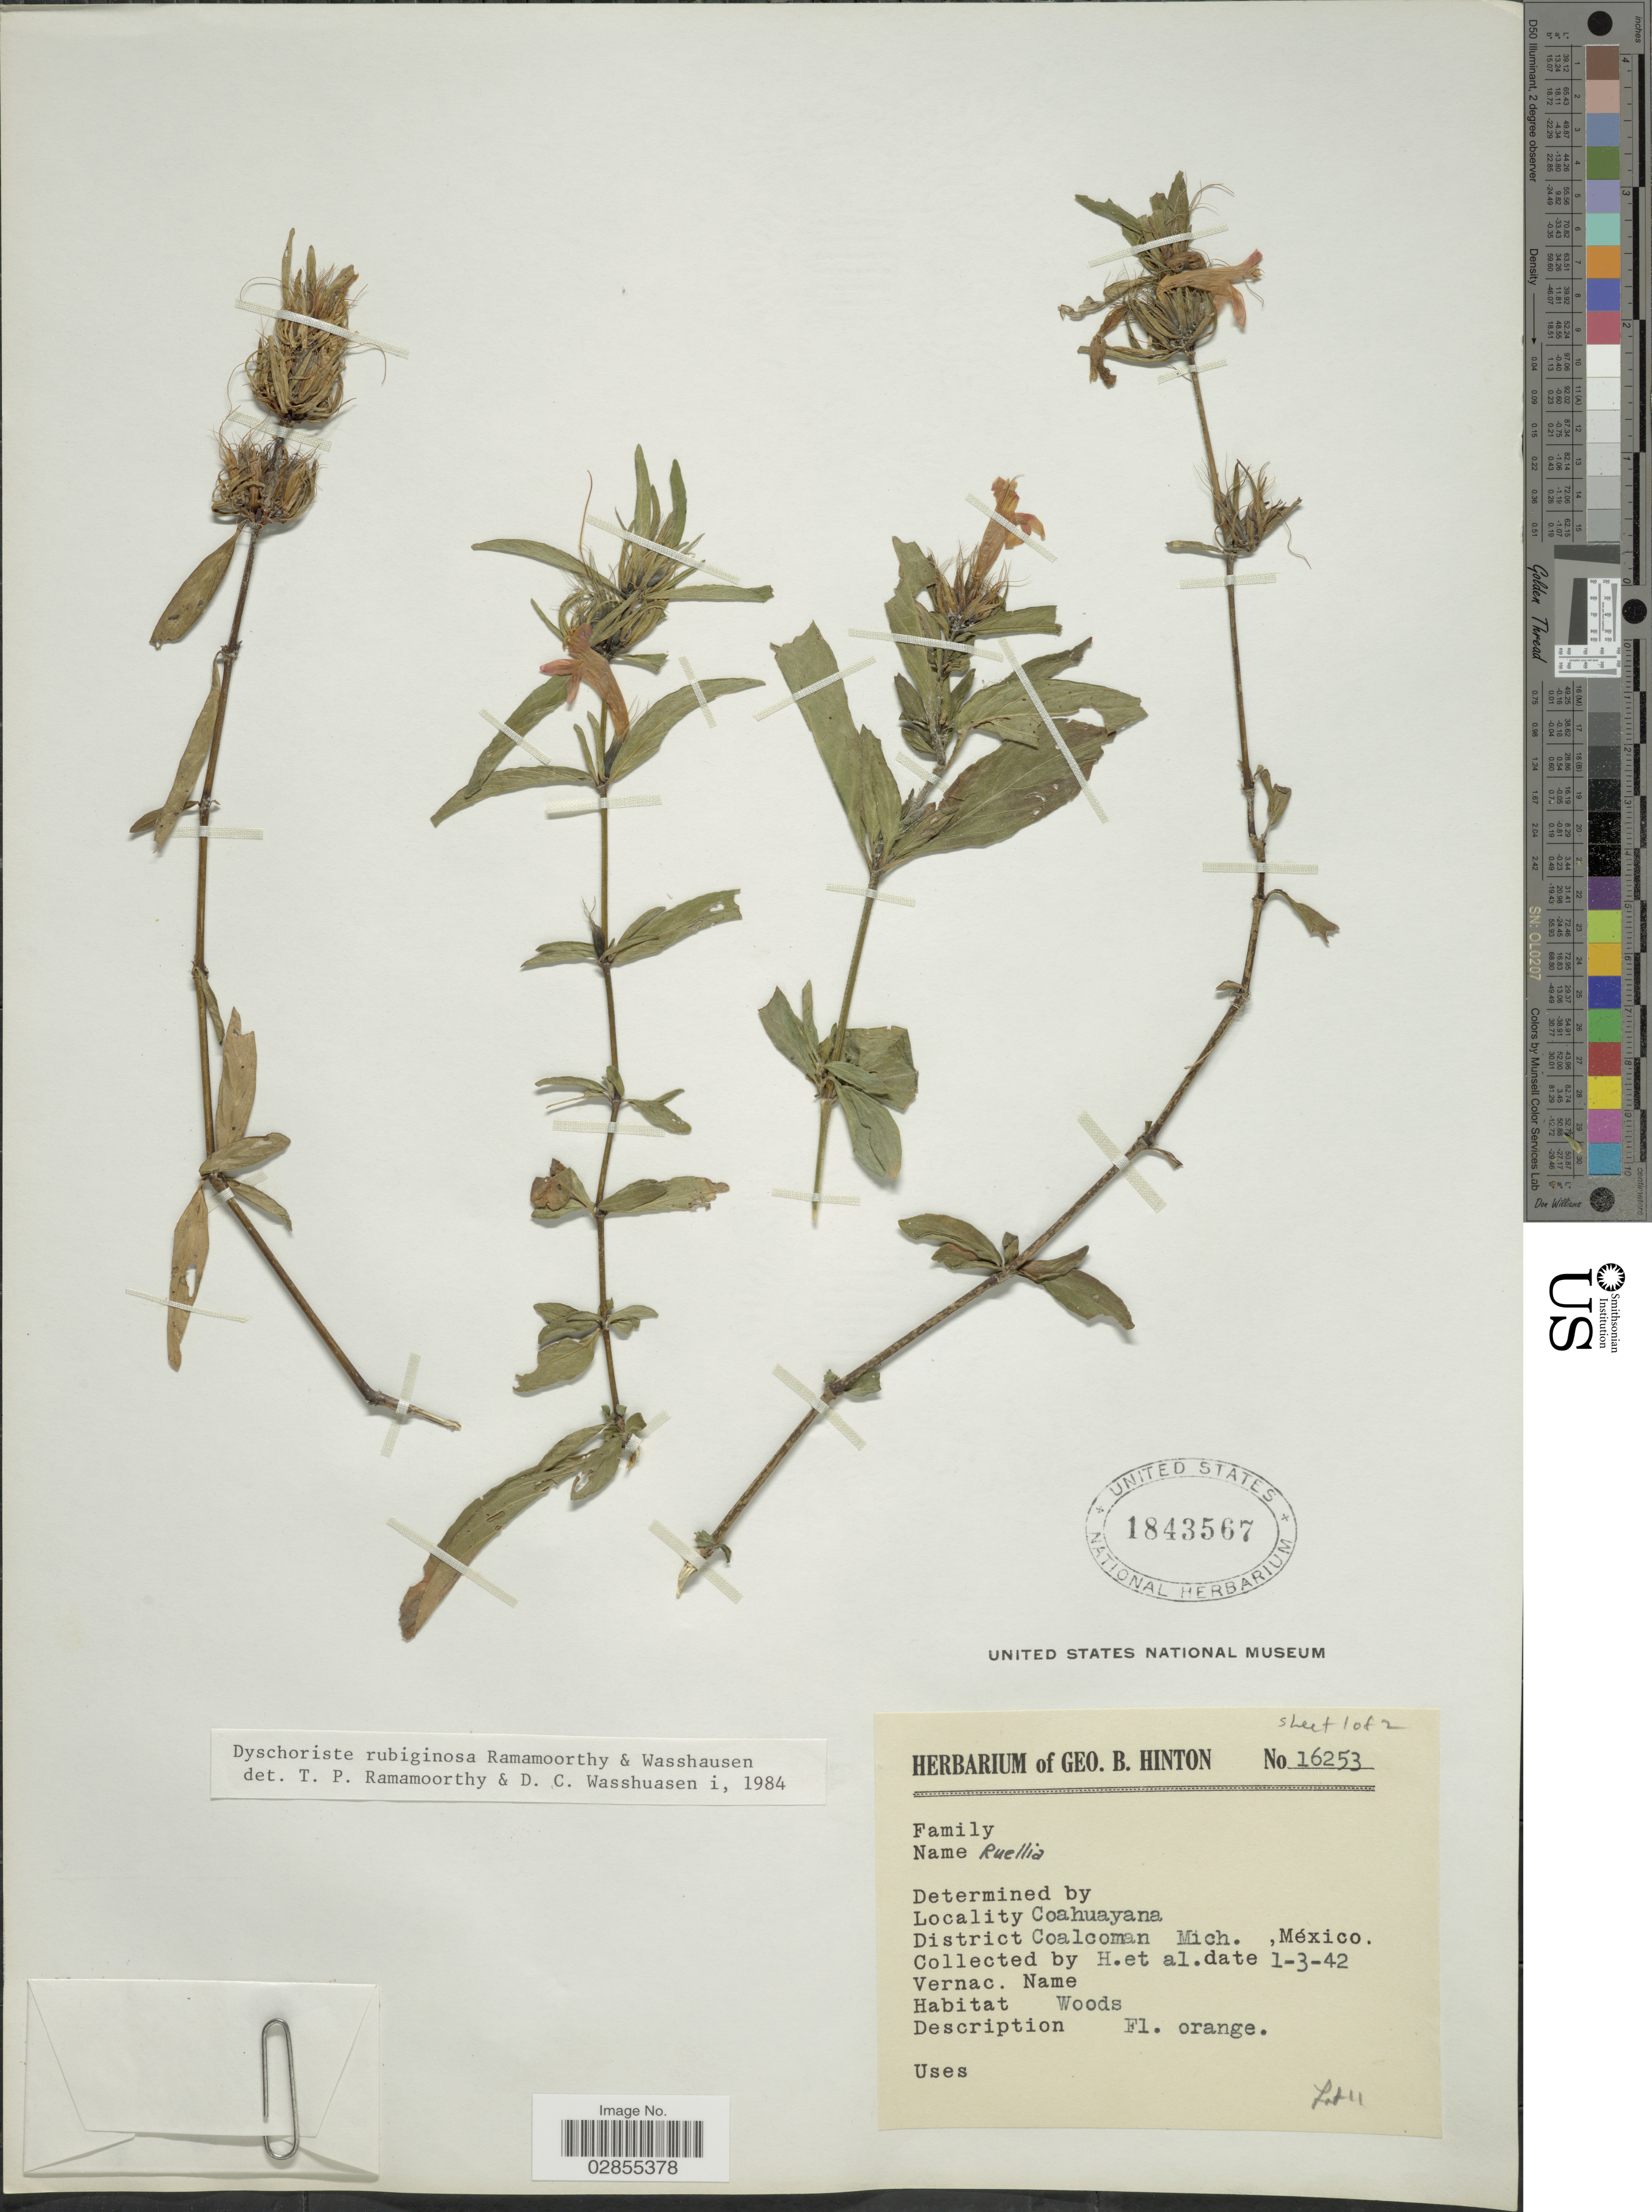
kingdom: Plantae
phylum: Tracheophyta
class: Magnoliopsida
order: Lamiales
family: Acanthaceae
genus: Dyschoriste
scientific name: Dyschoriste augustifolia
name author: Kuntze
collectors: G. B. Hinton & et al.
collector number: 16253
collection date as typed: Transcribed d/m/y: 1/3/42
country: Mexico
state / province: Michoacán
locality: Coahuayana, District Coalcoman, Mich.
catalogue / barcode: US 1843567